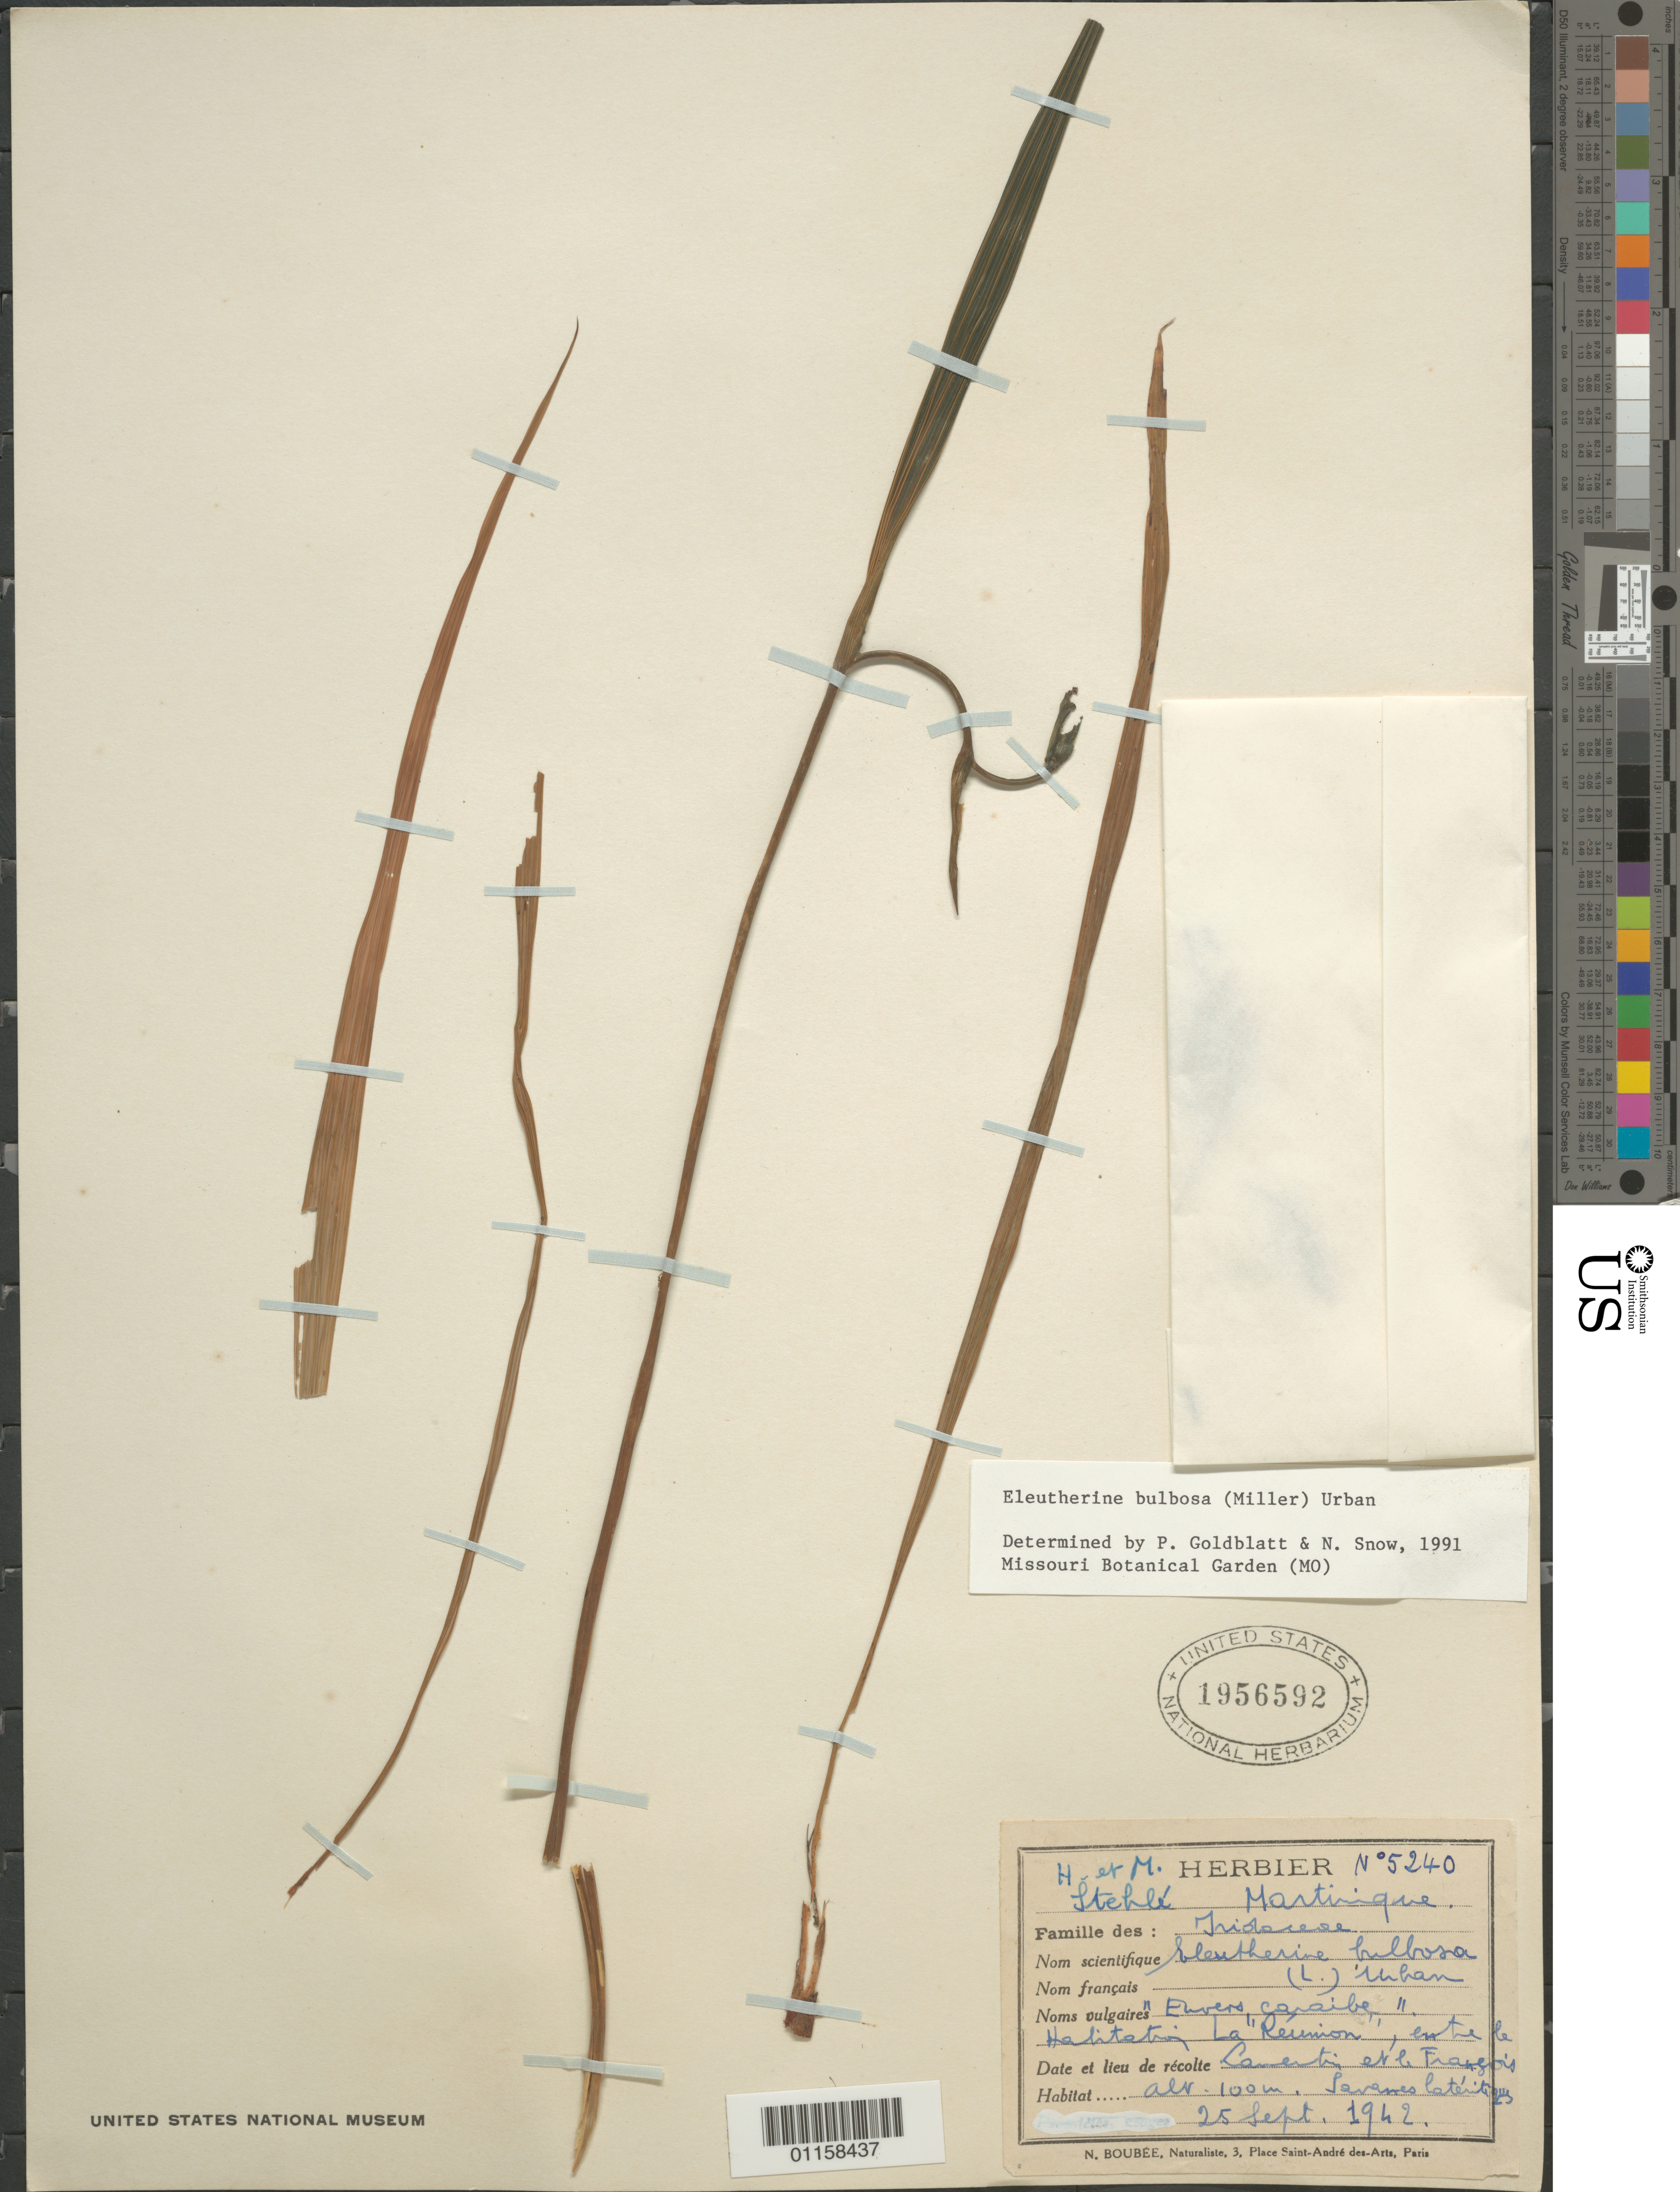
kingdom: Plantae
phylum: Tracheophyta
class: Liliopsida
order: Asparagales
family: Iridaceae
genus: Eleutherine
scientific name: Eleutherine bulbosa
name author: (Mill.) Urb.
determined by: Goldblatt, P.; Snow, N. W.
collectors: H. Stehlé & M. Stehlé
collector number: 5240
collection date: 1942-09-25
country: Martinique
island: Martinique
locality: La "Reunion", entre le Lamentin et le François.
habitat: Savanes latéritisés.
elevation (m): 100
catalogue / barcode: US 1956592